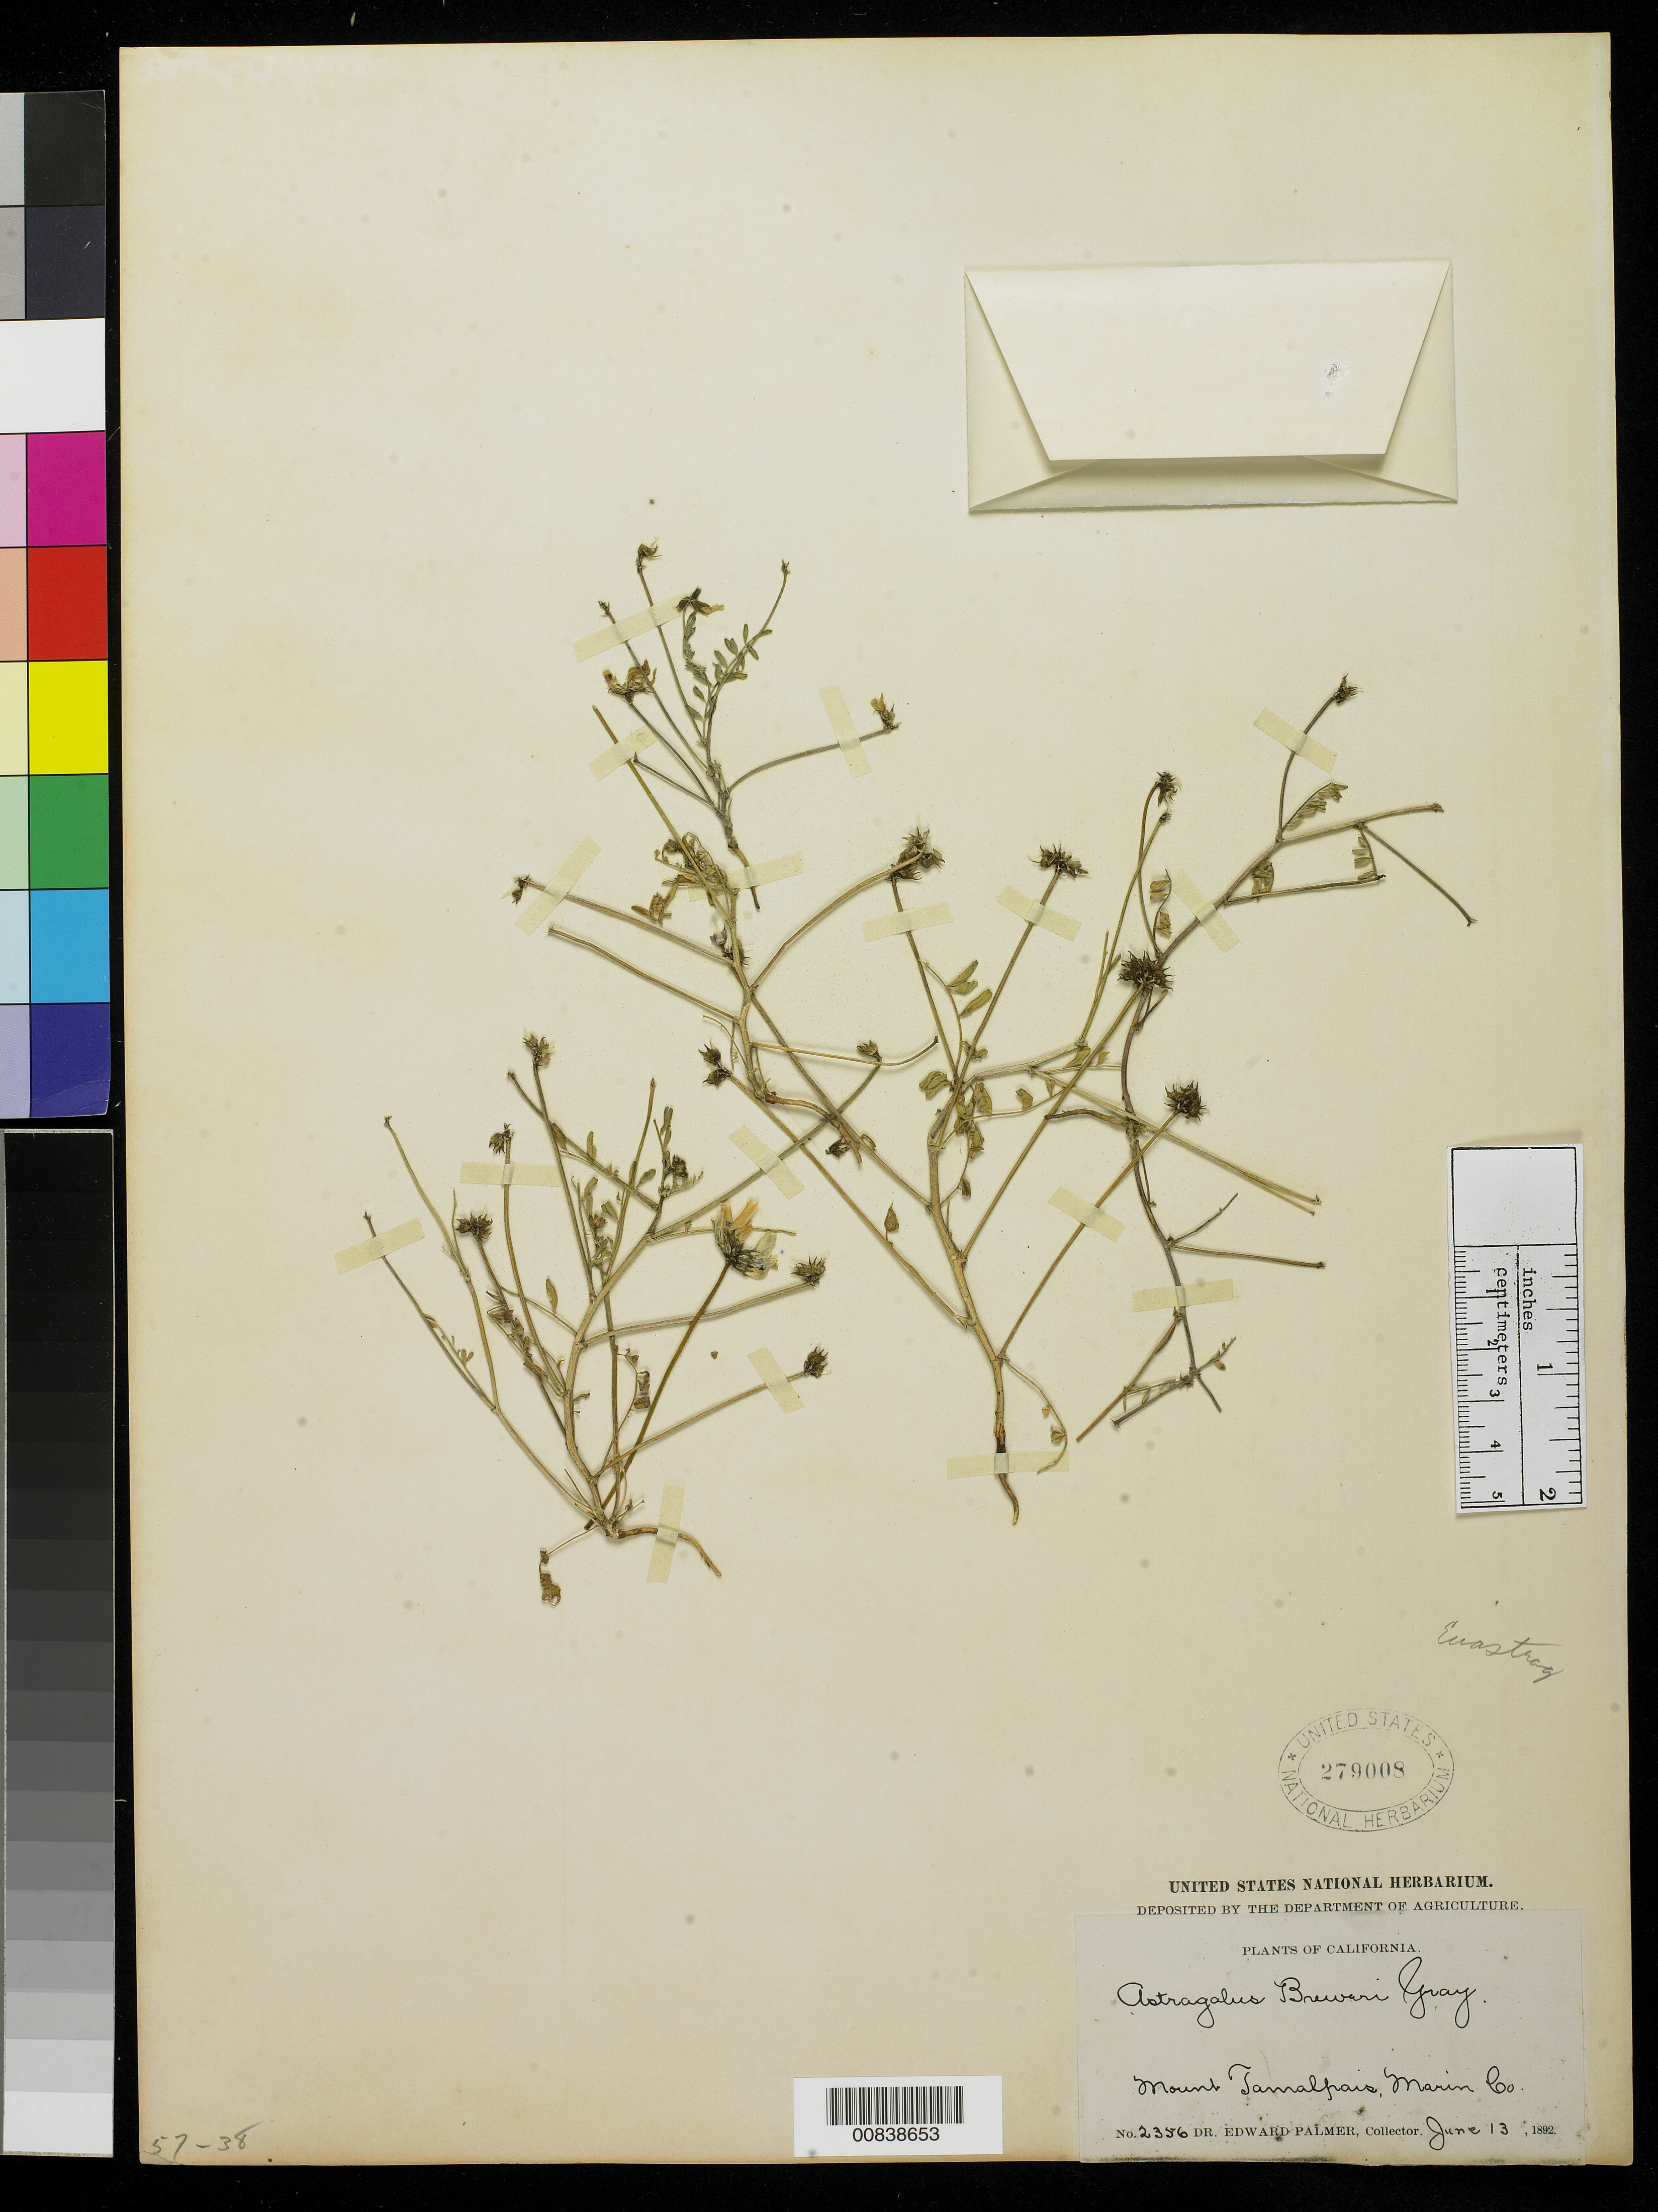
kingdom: Plantae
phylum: Tracheophyta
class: Magnoliopsida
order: Fabales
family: Fabaceae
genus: Astragalus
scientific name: Astragalus breweri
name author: A. Gray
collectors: E. Palmer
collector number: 2356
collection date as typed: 13 Jun 1892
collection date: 1892-06-13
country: United States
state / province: California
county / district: Marin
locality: Mount Tamalpais, Marin County, California.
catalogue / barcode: US 279008